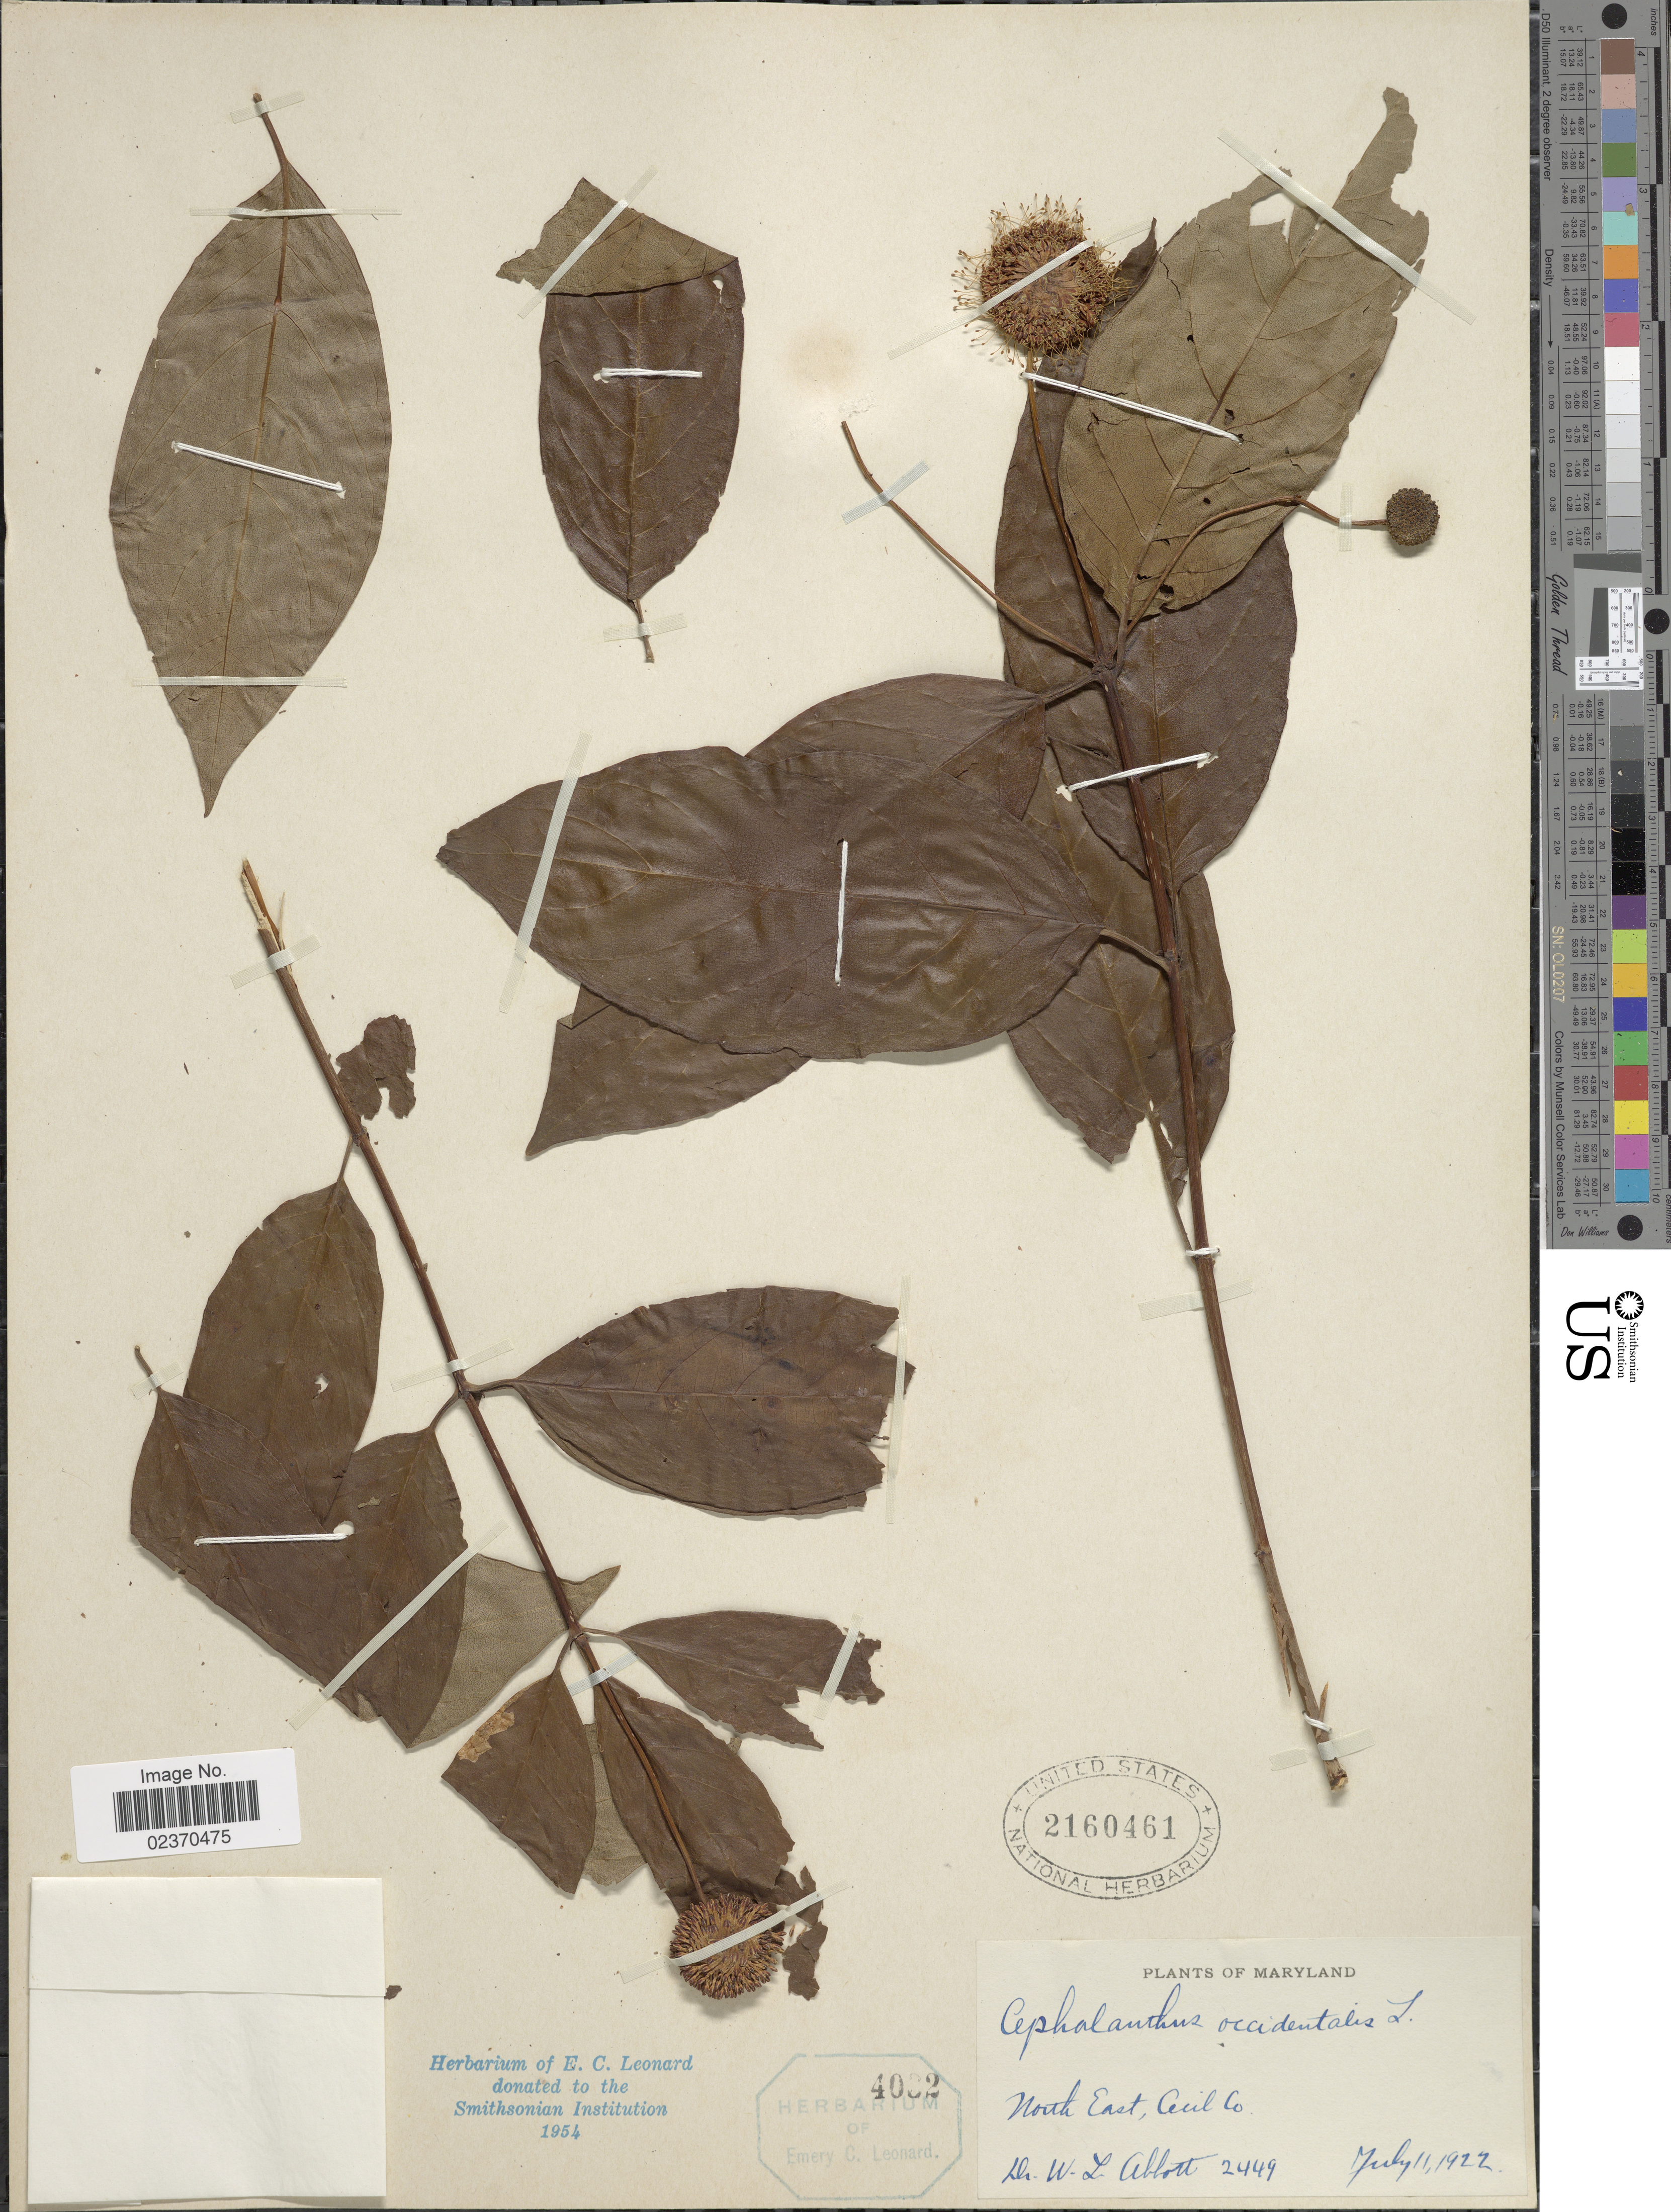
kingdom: Plantae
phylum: Tracheophyta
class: Magnoliopsida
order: Gentianales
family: Rubiaceae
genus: Cephalanthus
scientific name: Cephalanthus occidentalis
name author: L.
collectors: W. L. Abbott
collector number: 2449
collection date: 1922-07-11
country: United States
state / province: Maryland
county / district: Cecil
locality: North East, Cecil Co.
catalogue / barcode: US 2160461